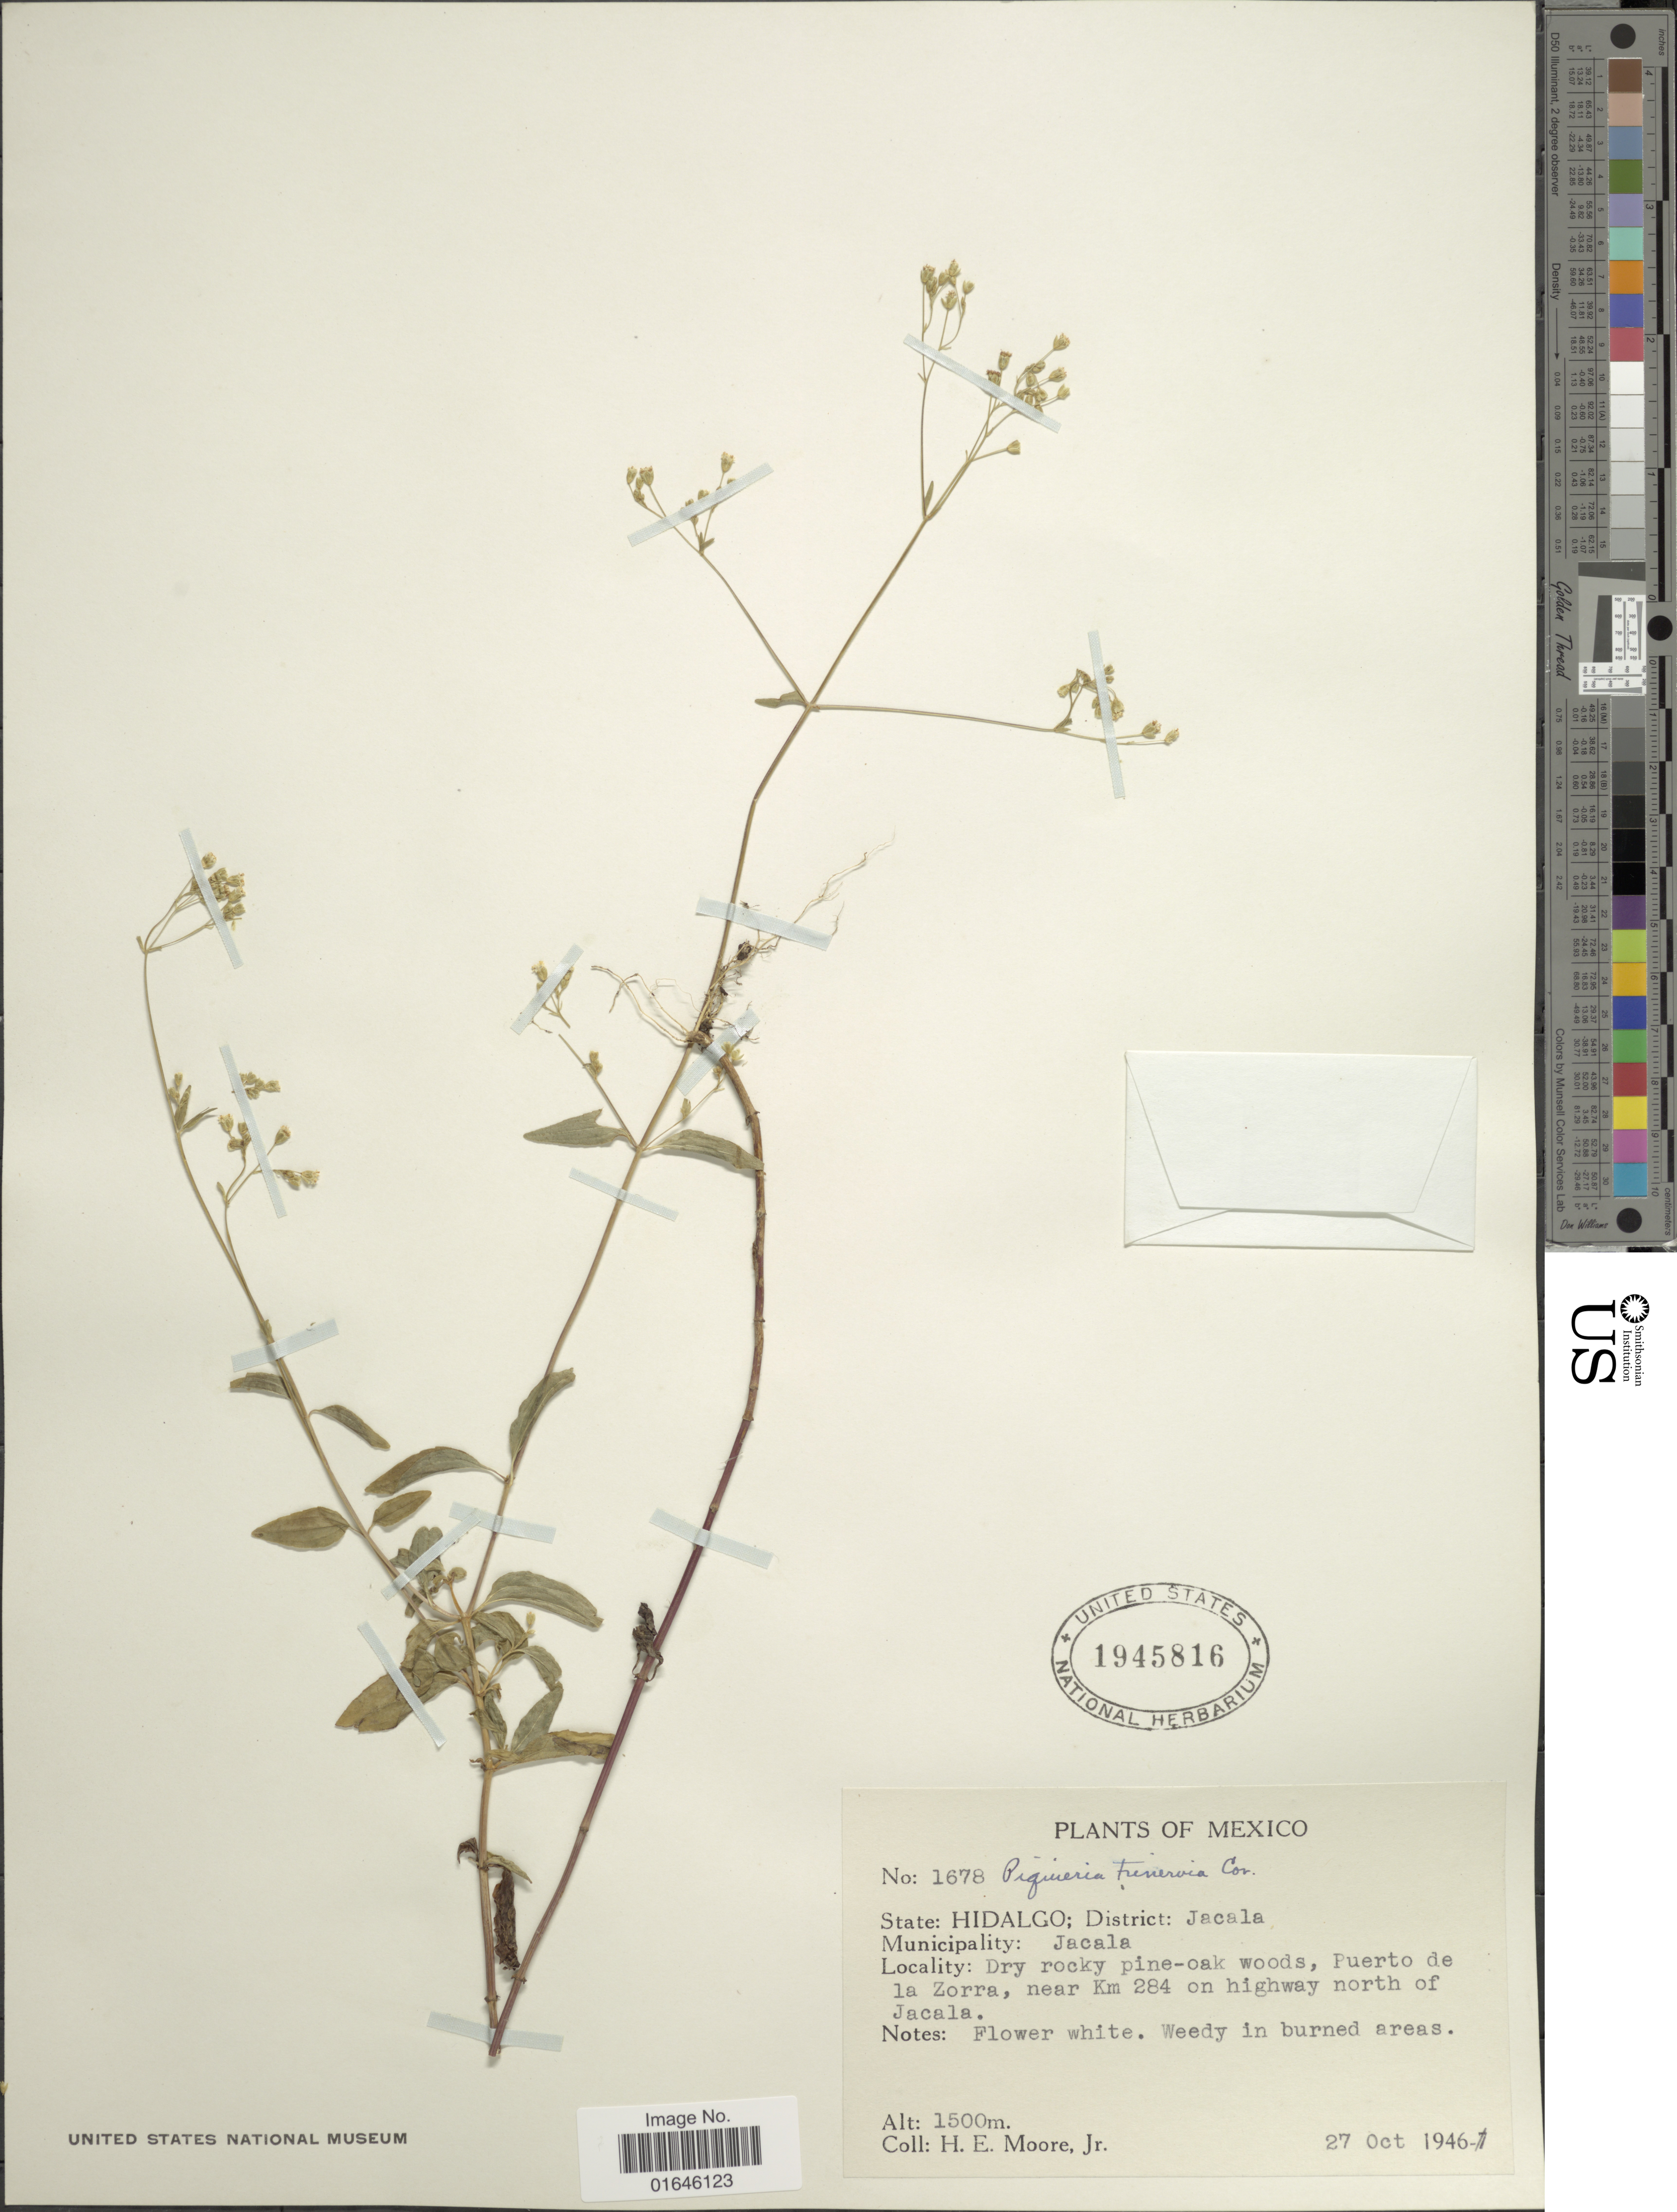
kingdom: Plantae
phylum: Tracheophyta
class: Magnoliopsida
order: Asterales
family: Asteraceae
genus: Piqueria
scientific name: Piqueria trinervia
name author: Cav.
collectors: H. Moore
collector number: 1678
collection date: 1946-10-27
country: Mexico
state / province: Hidalgo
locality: District : Jalaca, Municipality : Jalaca, Puerto de la Zorra, near Km 284 on highway north of Jalaca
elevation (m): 1500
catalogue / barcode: US 1945816